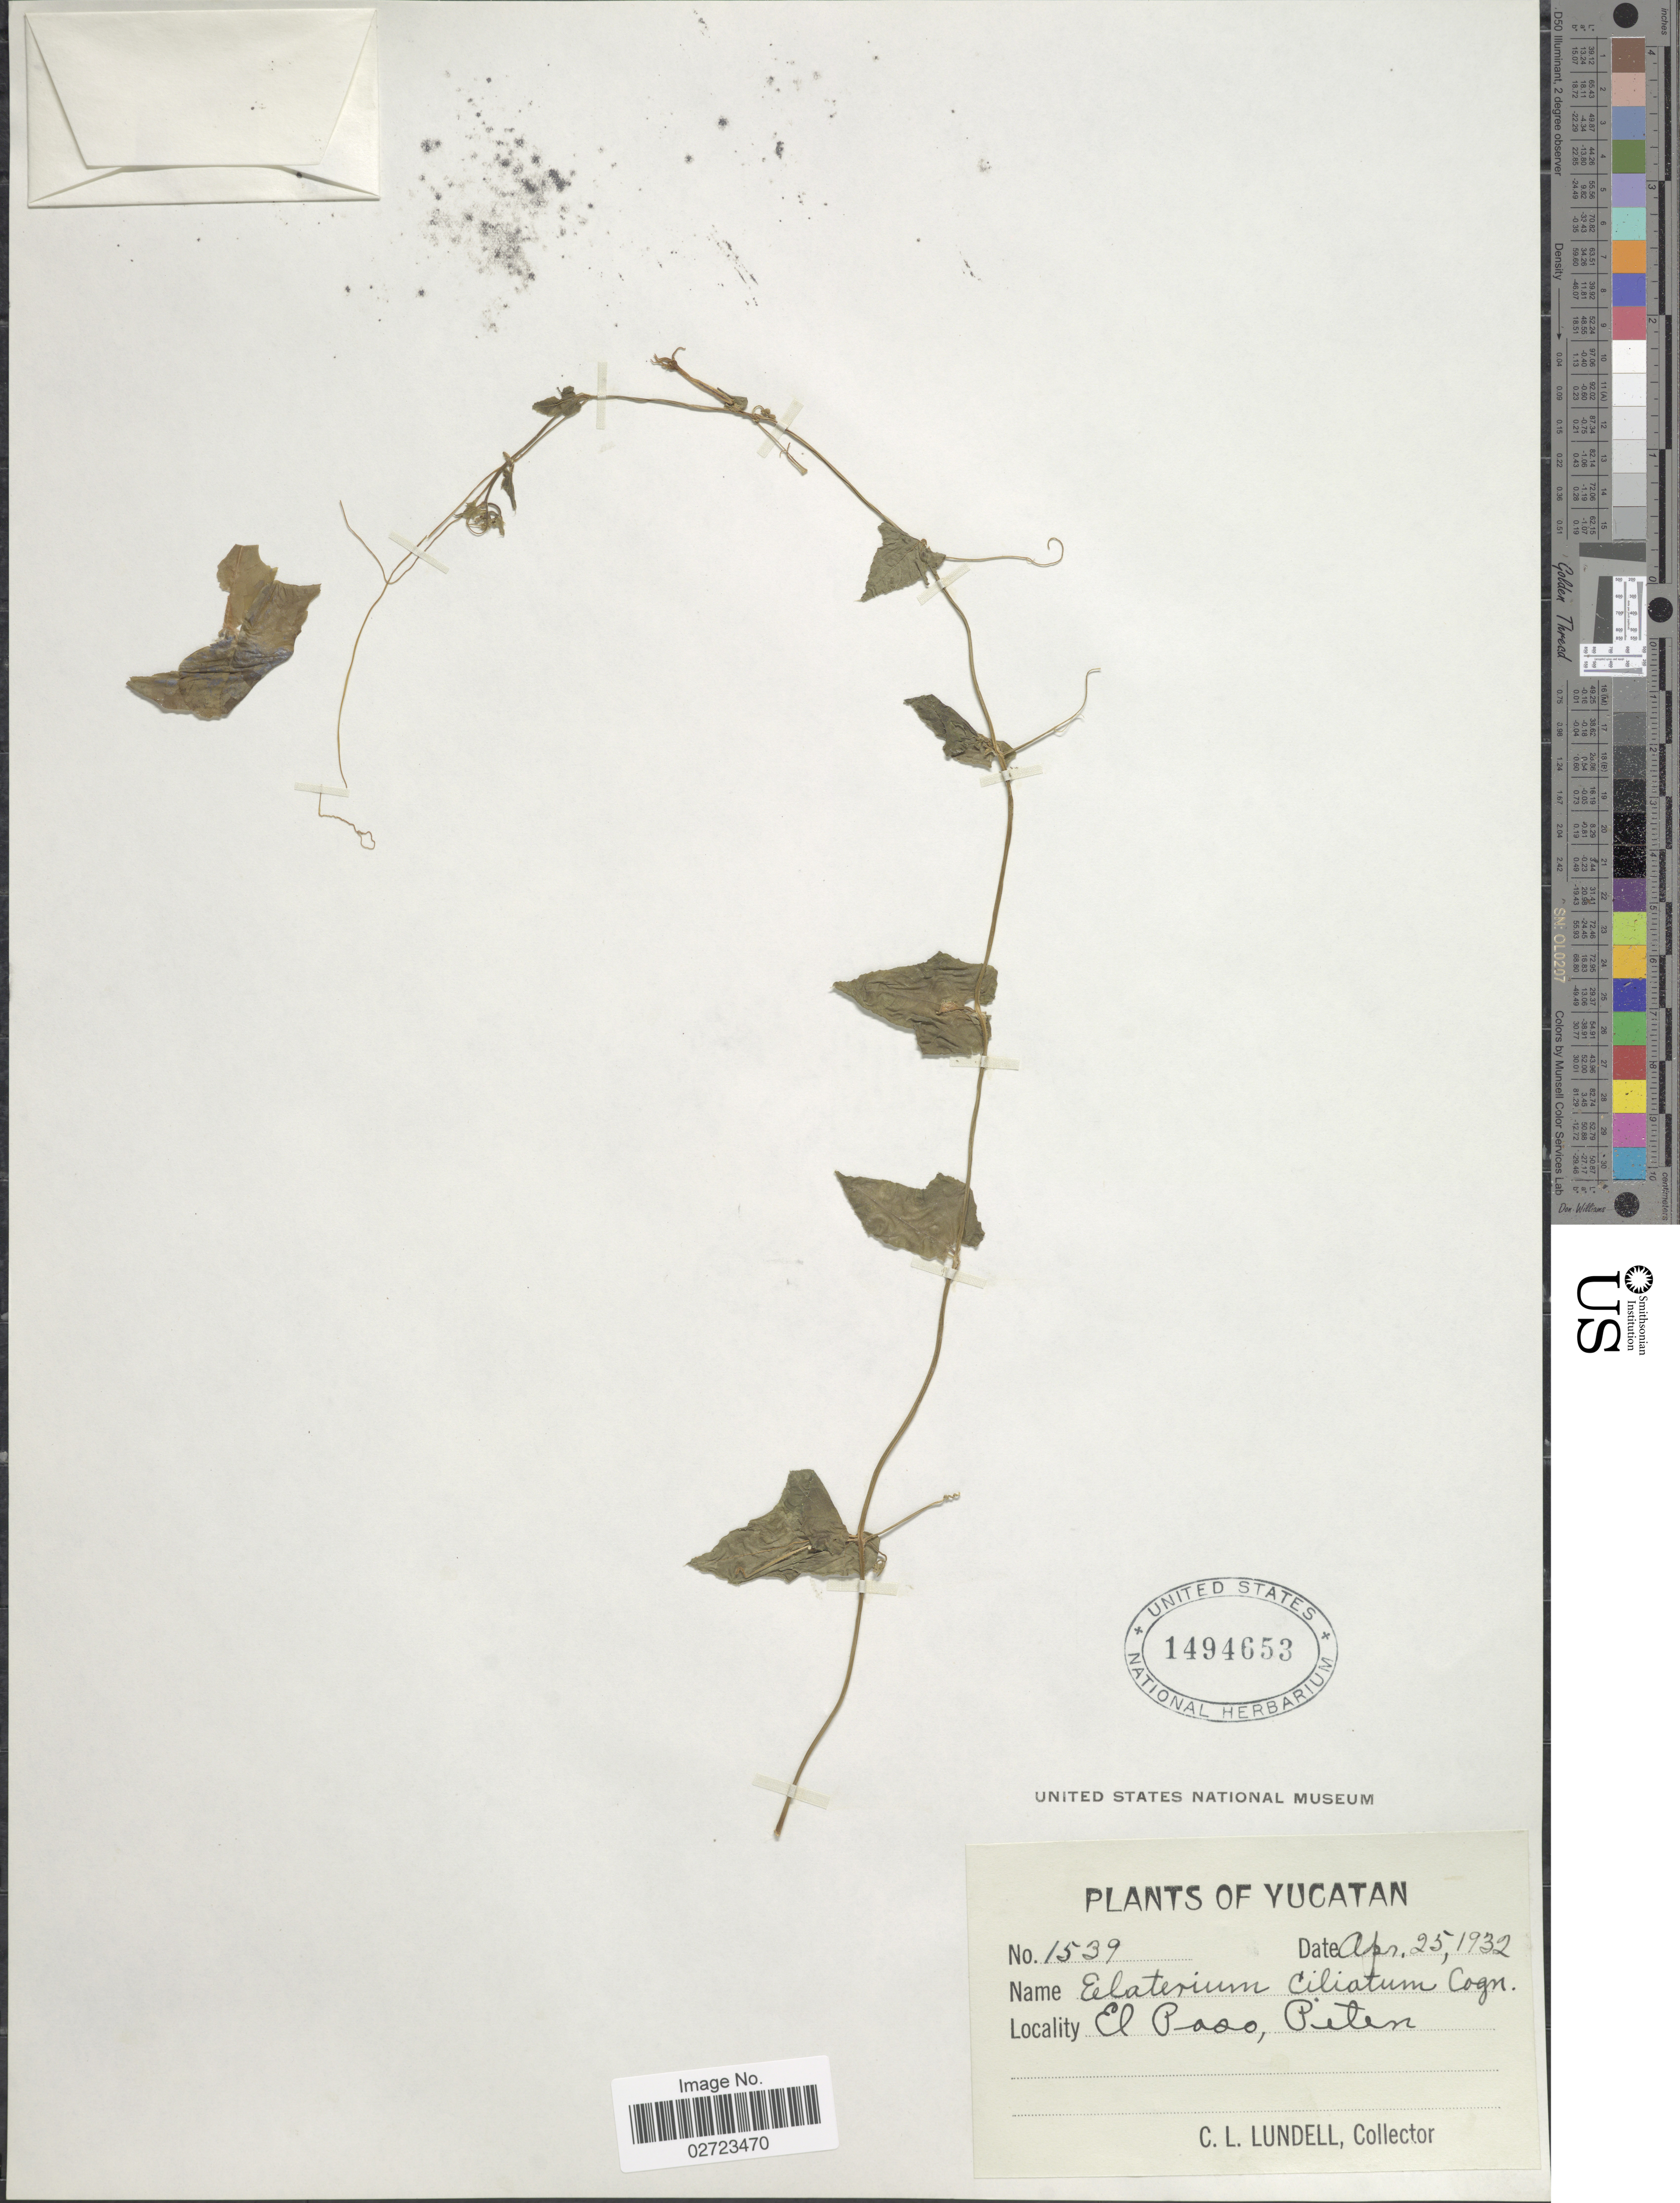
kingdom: Plantae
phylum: Tracheophyta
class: Magnoliopsida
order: Cucurbitales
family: Cucurbitaceae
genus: Cyclanthera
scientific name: Cyclanthera carthagenensis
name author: (Jacq.) H. Schaef. & S.S. Renner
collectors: C. L. Lundell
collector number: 1539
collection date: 1932-04-25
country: Guatemala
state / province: El Petén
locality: Yucatan, El Paso, Peten.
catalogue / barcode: US 1494653